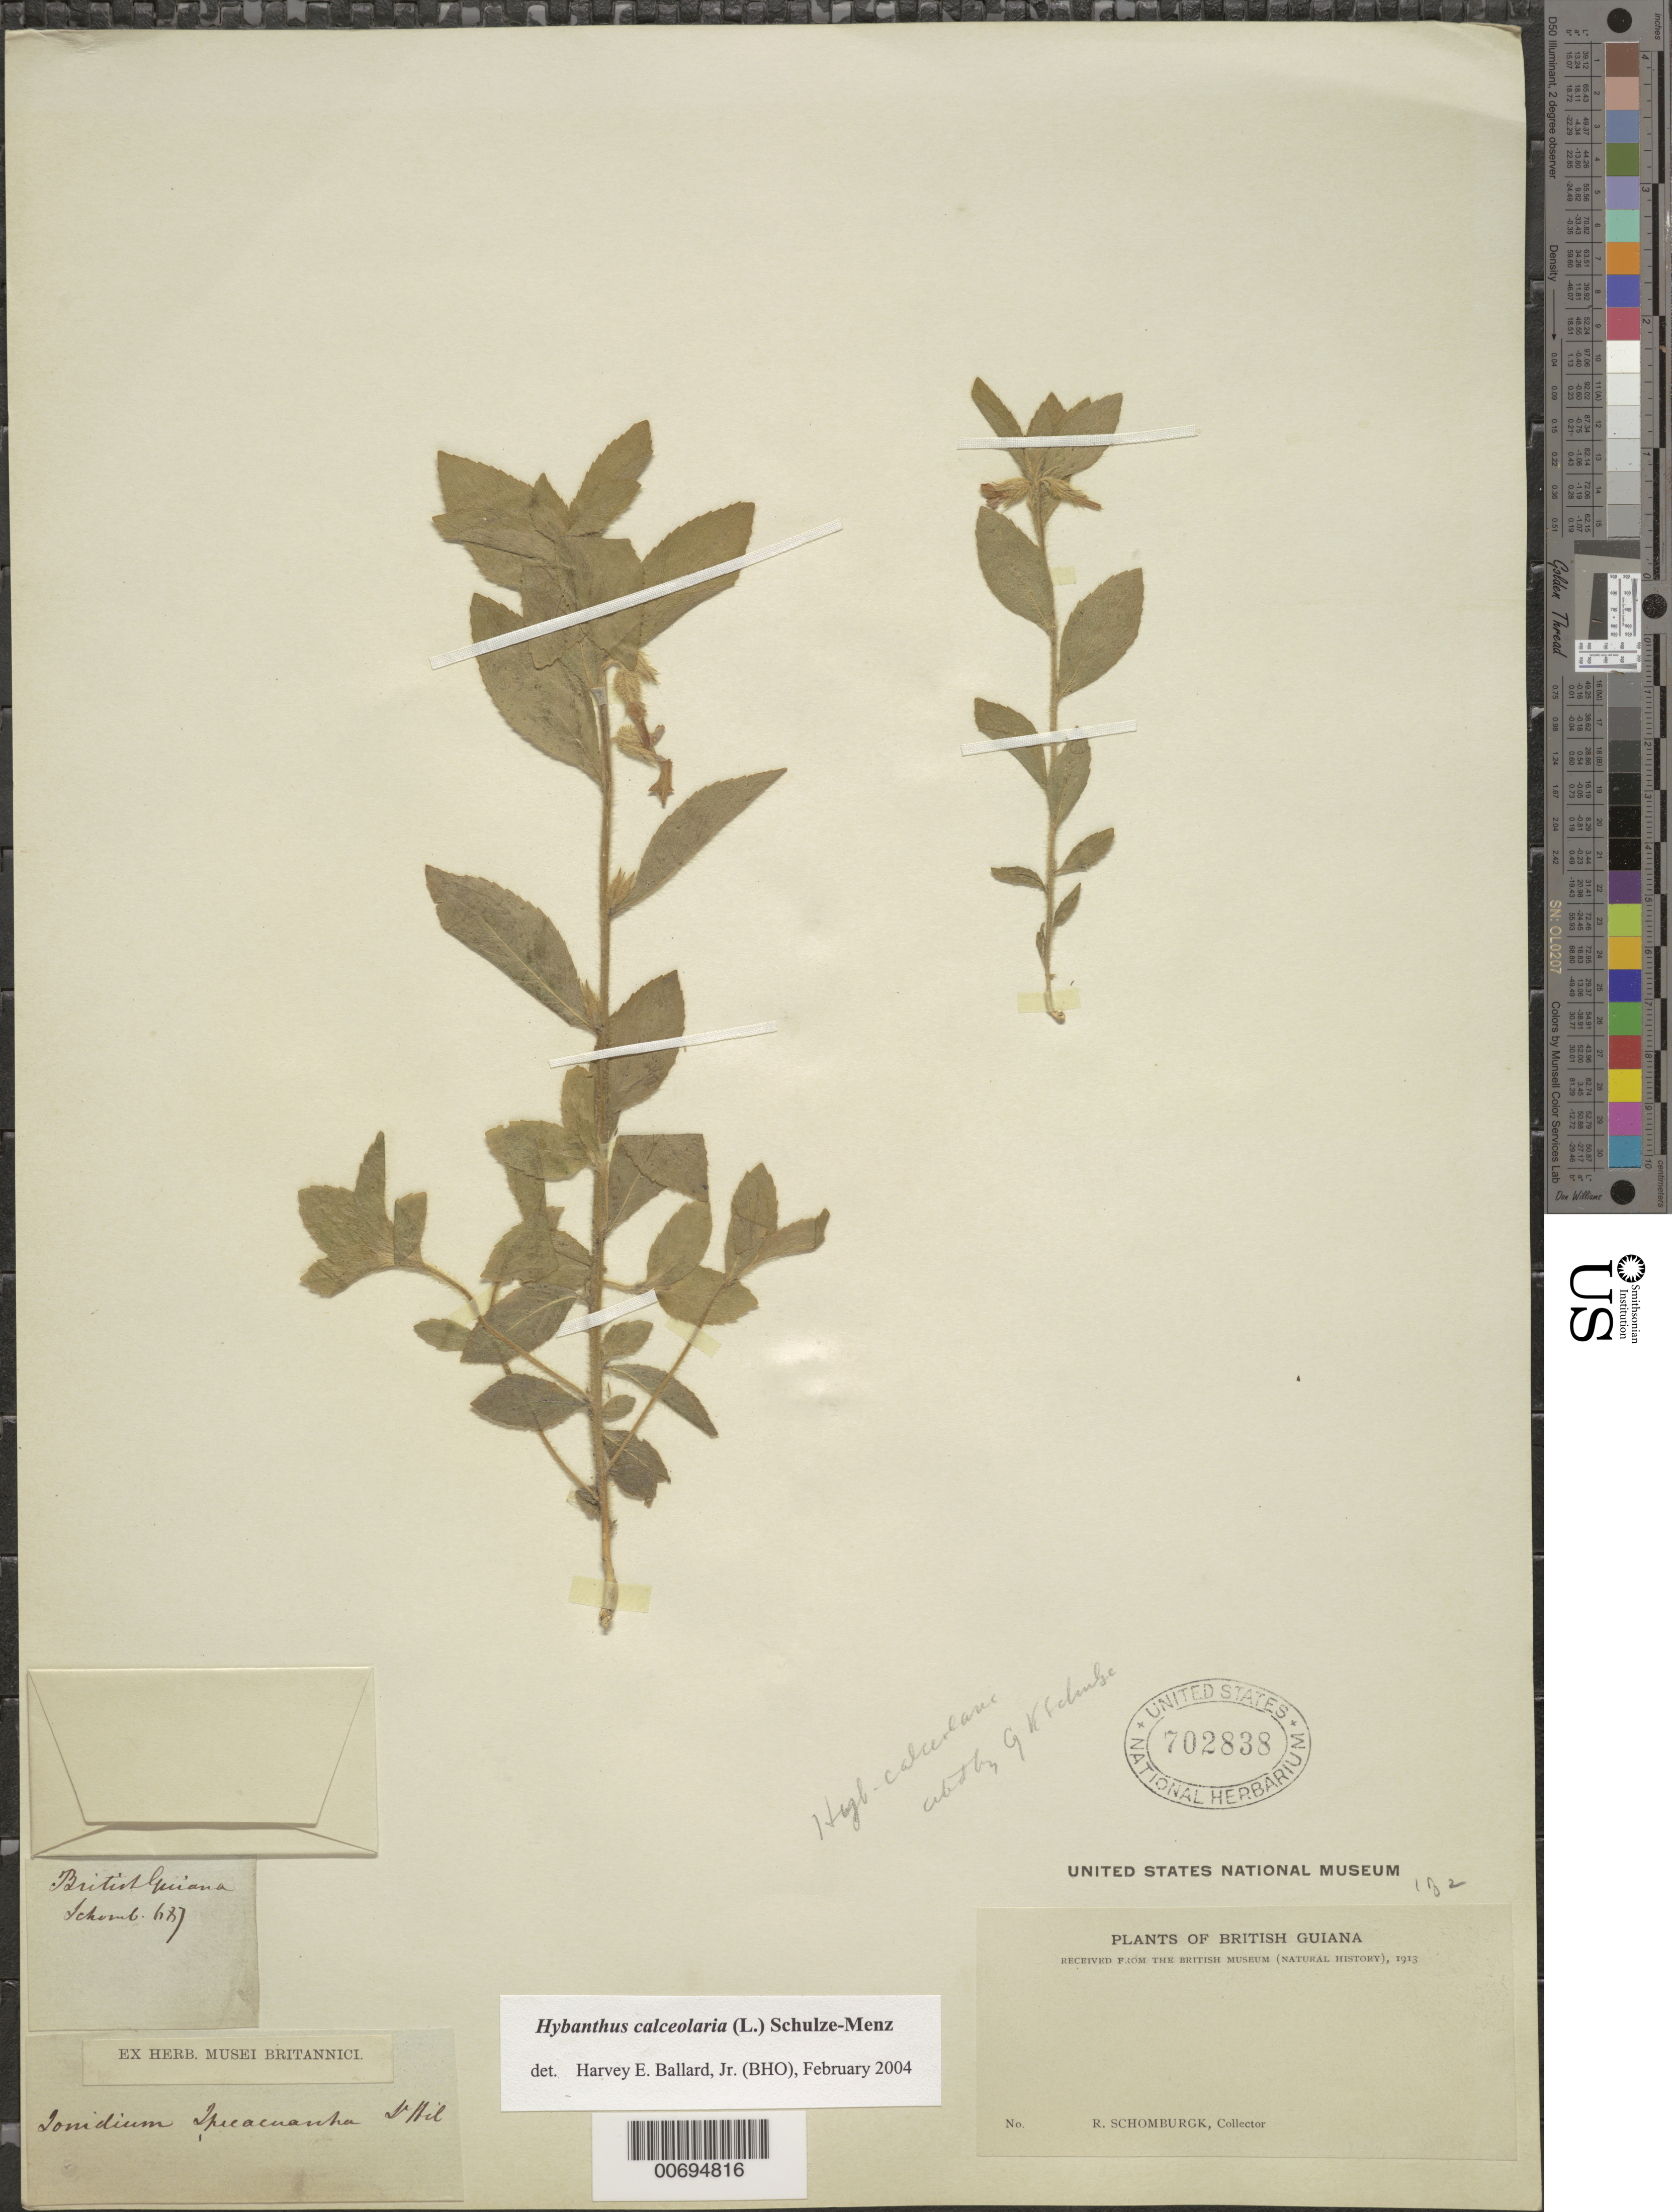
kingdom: Plantae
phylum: Tracheophyta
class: Magnoliopsida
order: Malpighiales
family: Violaceae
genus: Pombalia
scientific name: Pombalia calceolaria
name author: (L.) Paula-Souza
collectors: R. H. Schomburgk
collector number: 687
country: Guyana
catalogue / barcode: US 702838